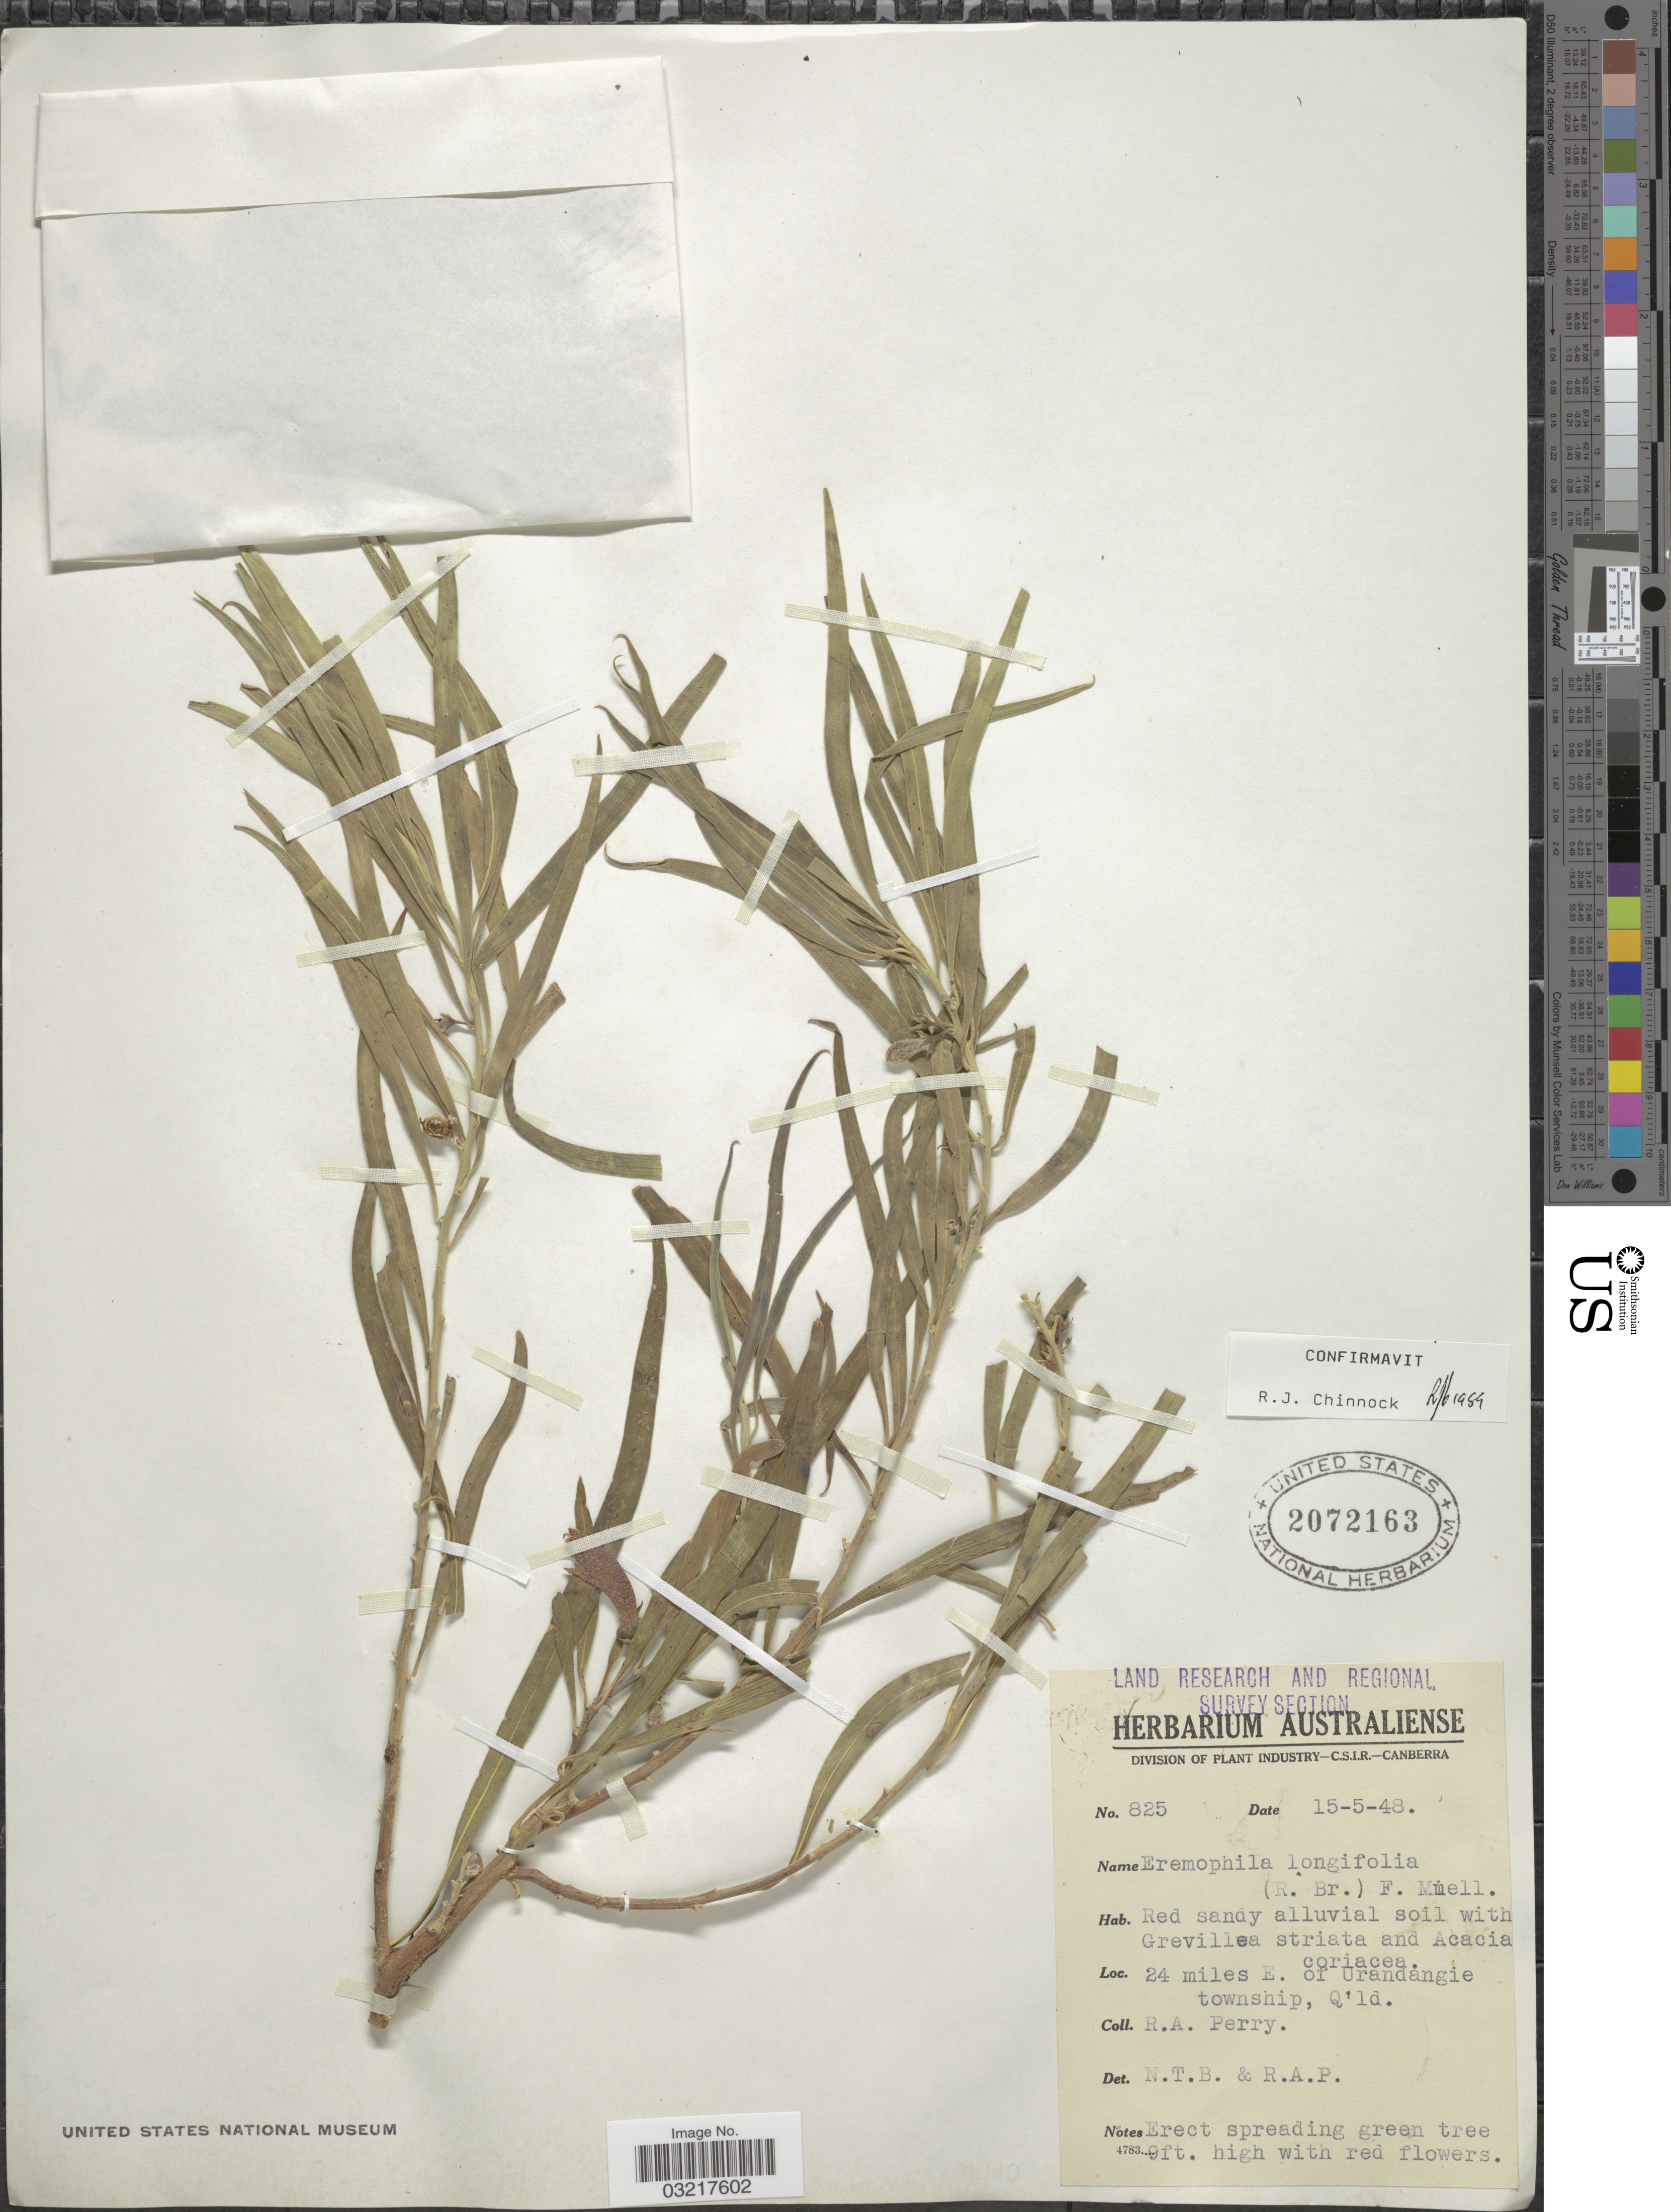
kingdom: Plantae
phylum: Tracheophyta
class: Magnoliopsida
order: Lamiales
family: Scrophulariaceae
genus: Eremophila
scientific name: Eremophila longifolia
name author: (R. Br.) F. Muell.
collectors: Perry, R. A.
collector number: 825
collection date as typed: Transcribed d/m/y: 15/5/48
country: Australia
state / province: Queensland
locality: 24 miles E. of Urandangie township, Q' ld.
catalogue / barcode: US 2072163